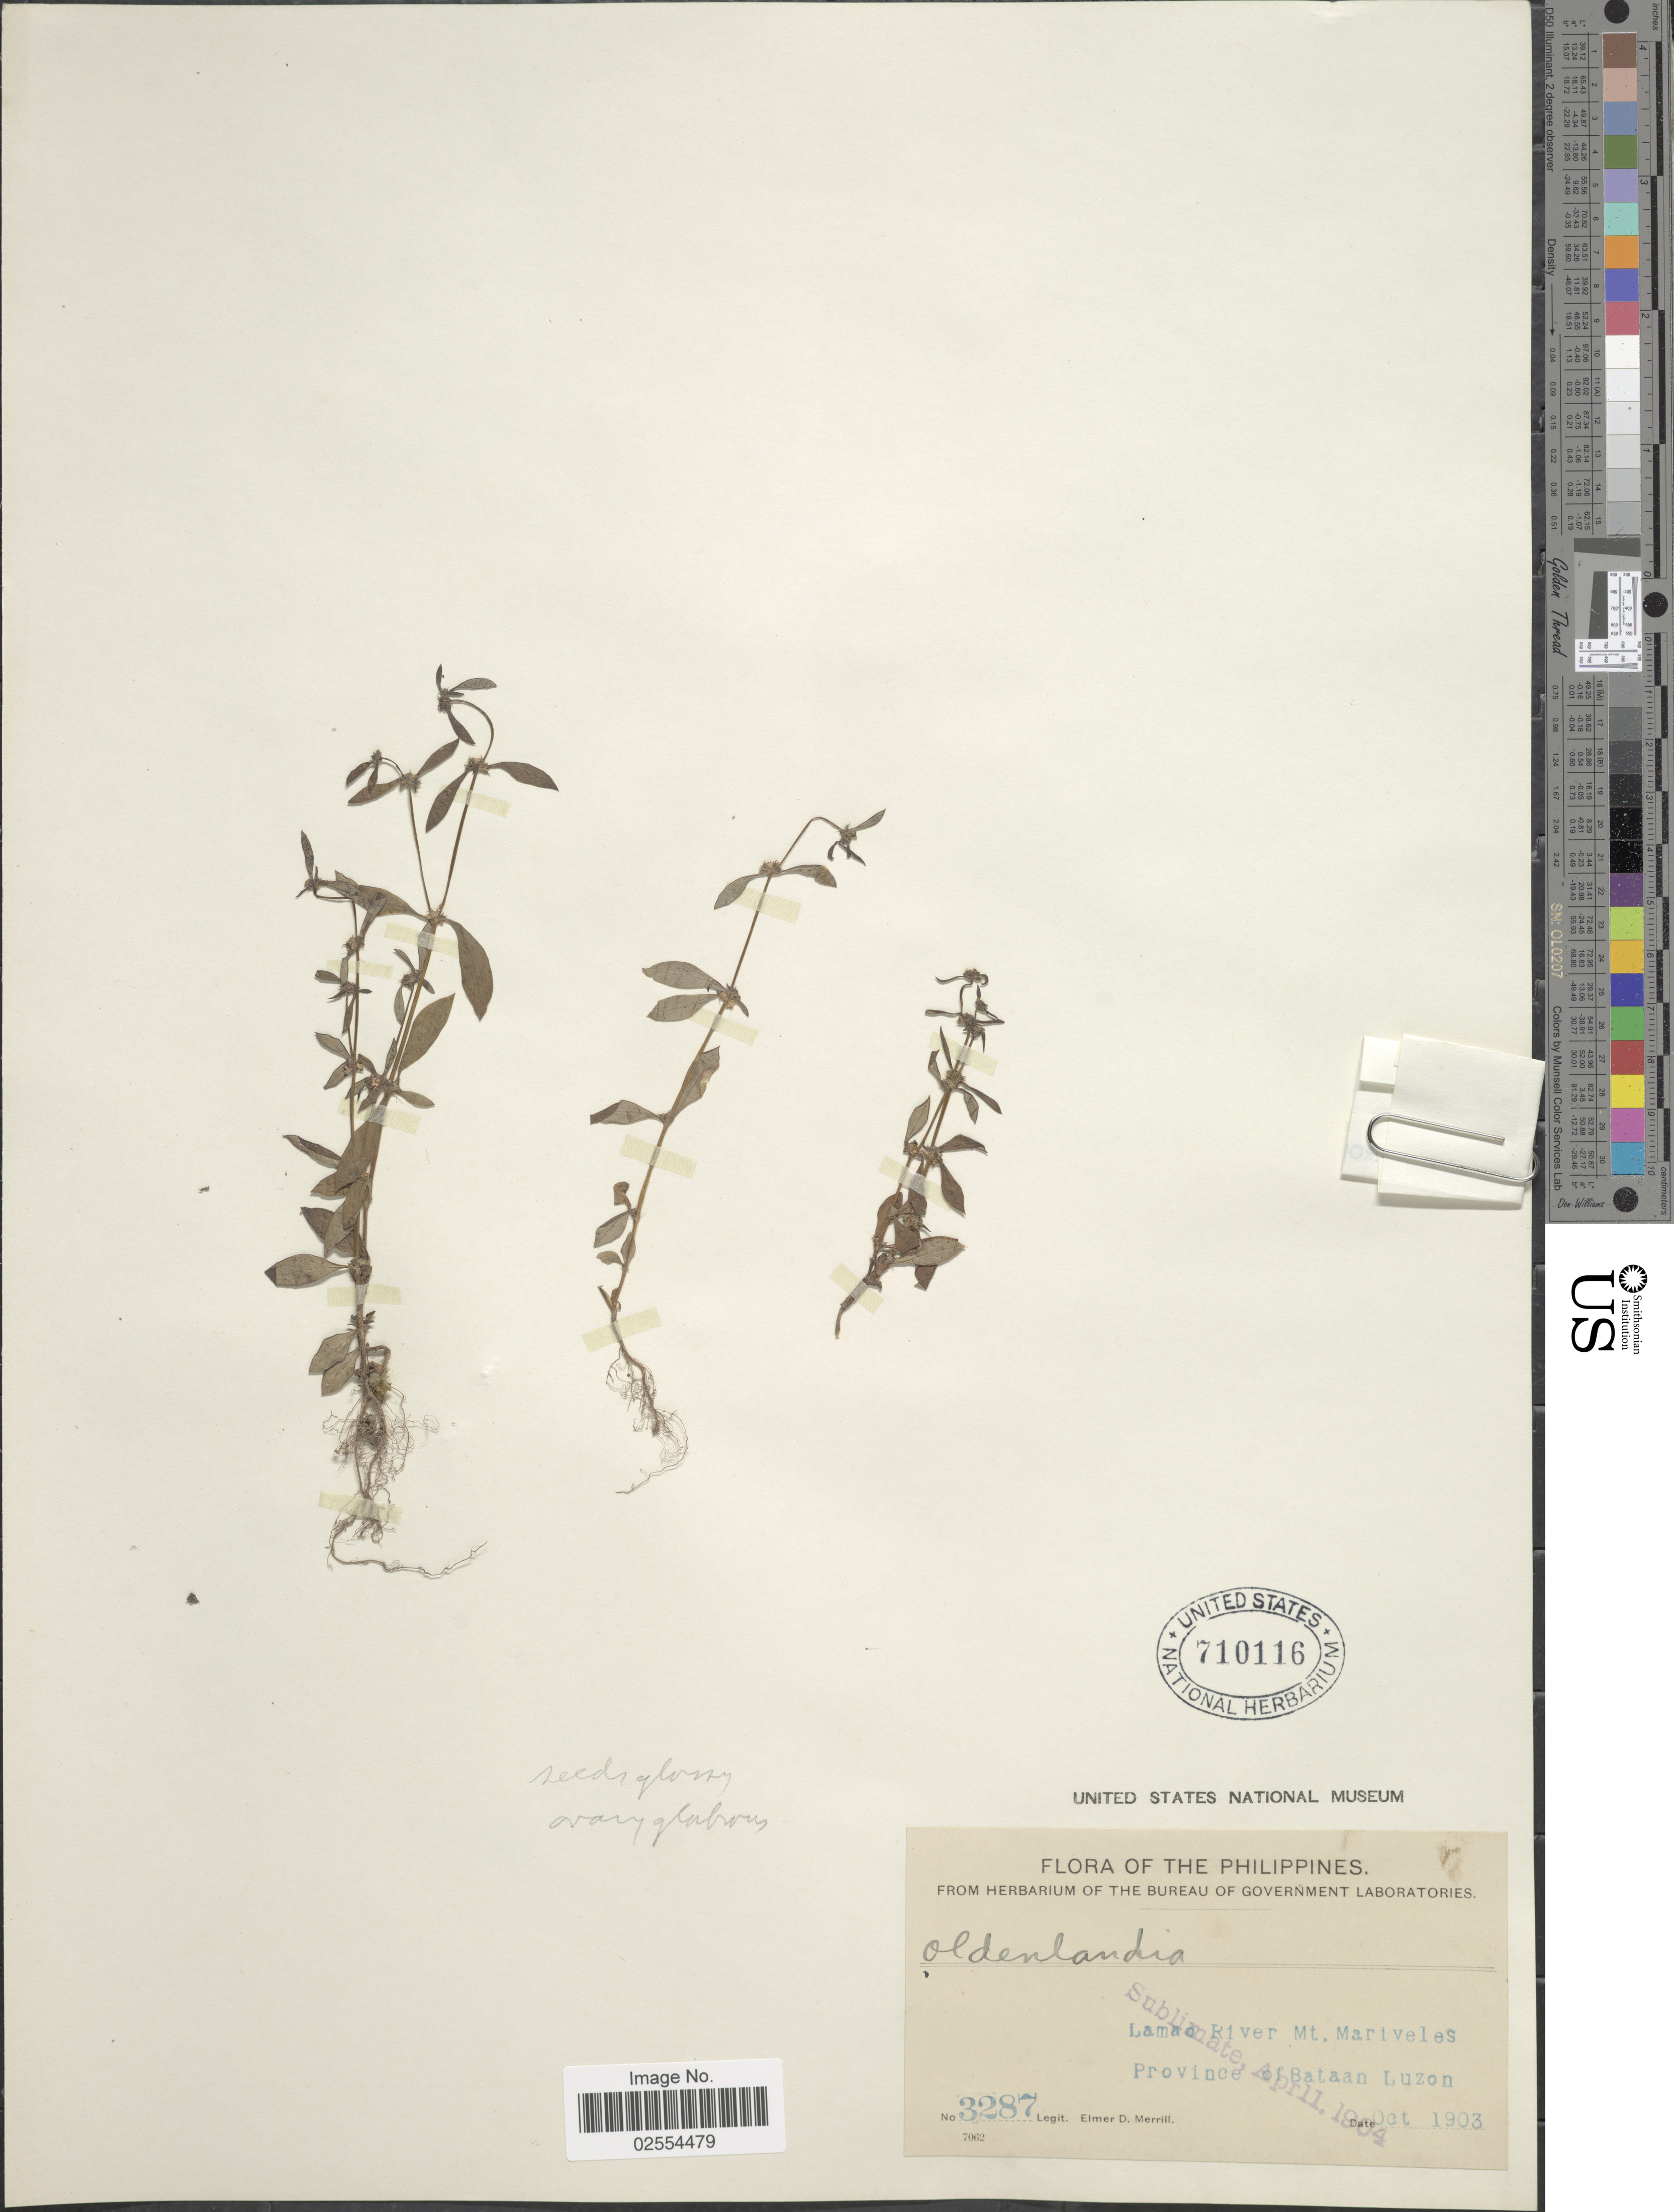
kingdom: Plantae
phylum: Tracheophyta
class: Magnoliopsida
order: Gentianales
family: Rubiaceae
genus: Spermacoce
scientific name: Spermacoce sp.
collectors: E. D. Merrill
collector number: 3287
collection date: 1903-10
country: Philippines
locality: Lamao River Mt. Mariveles, Province of Bataan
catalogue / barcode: US 710116